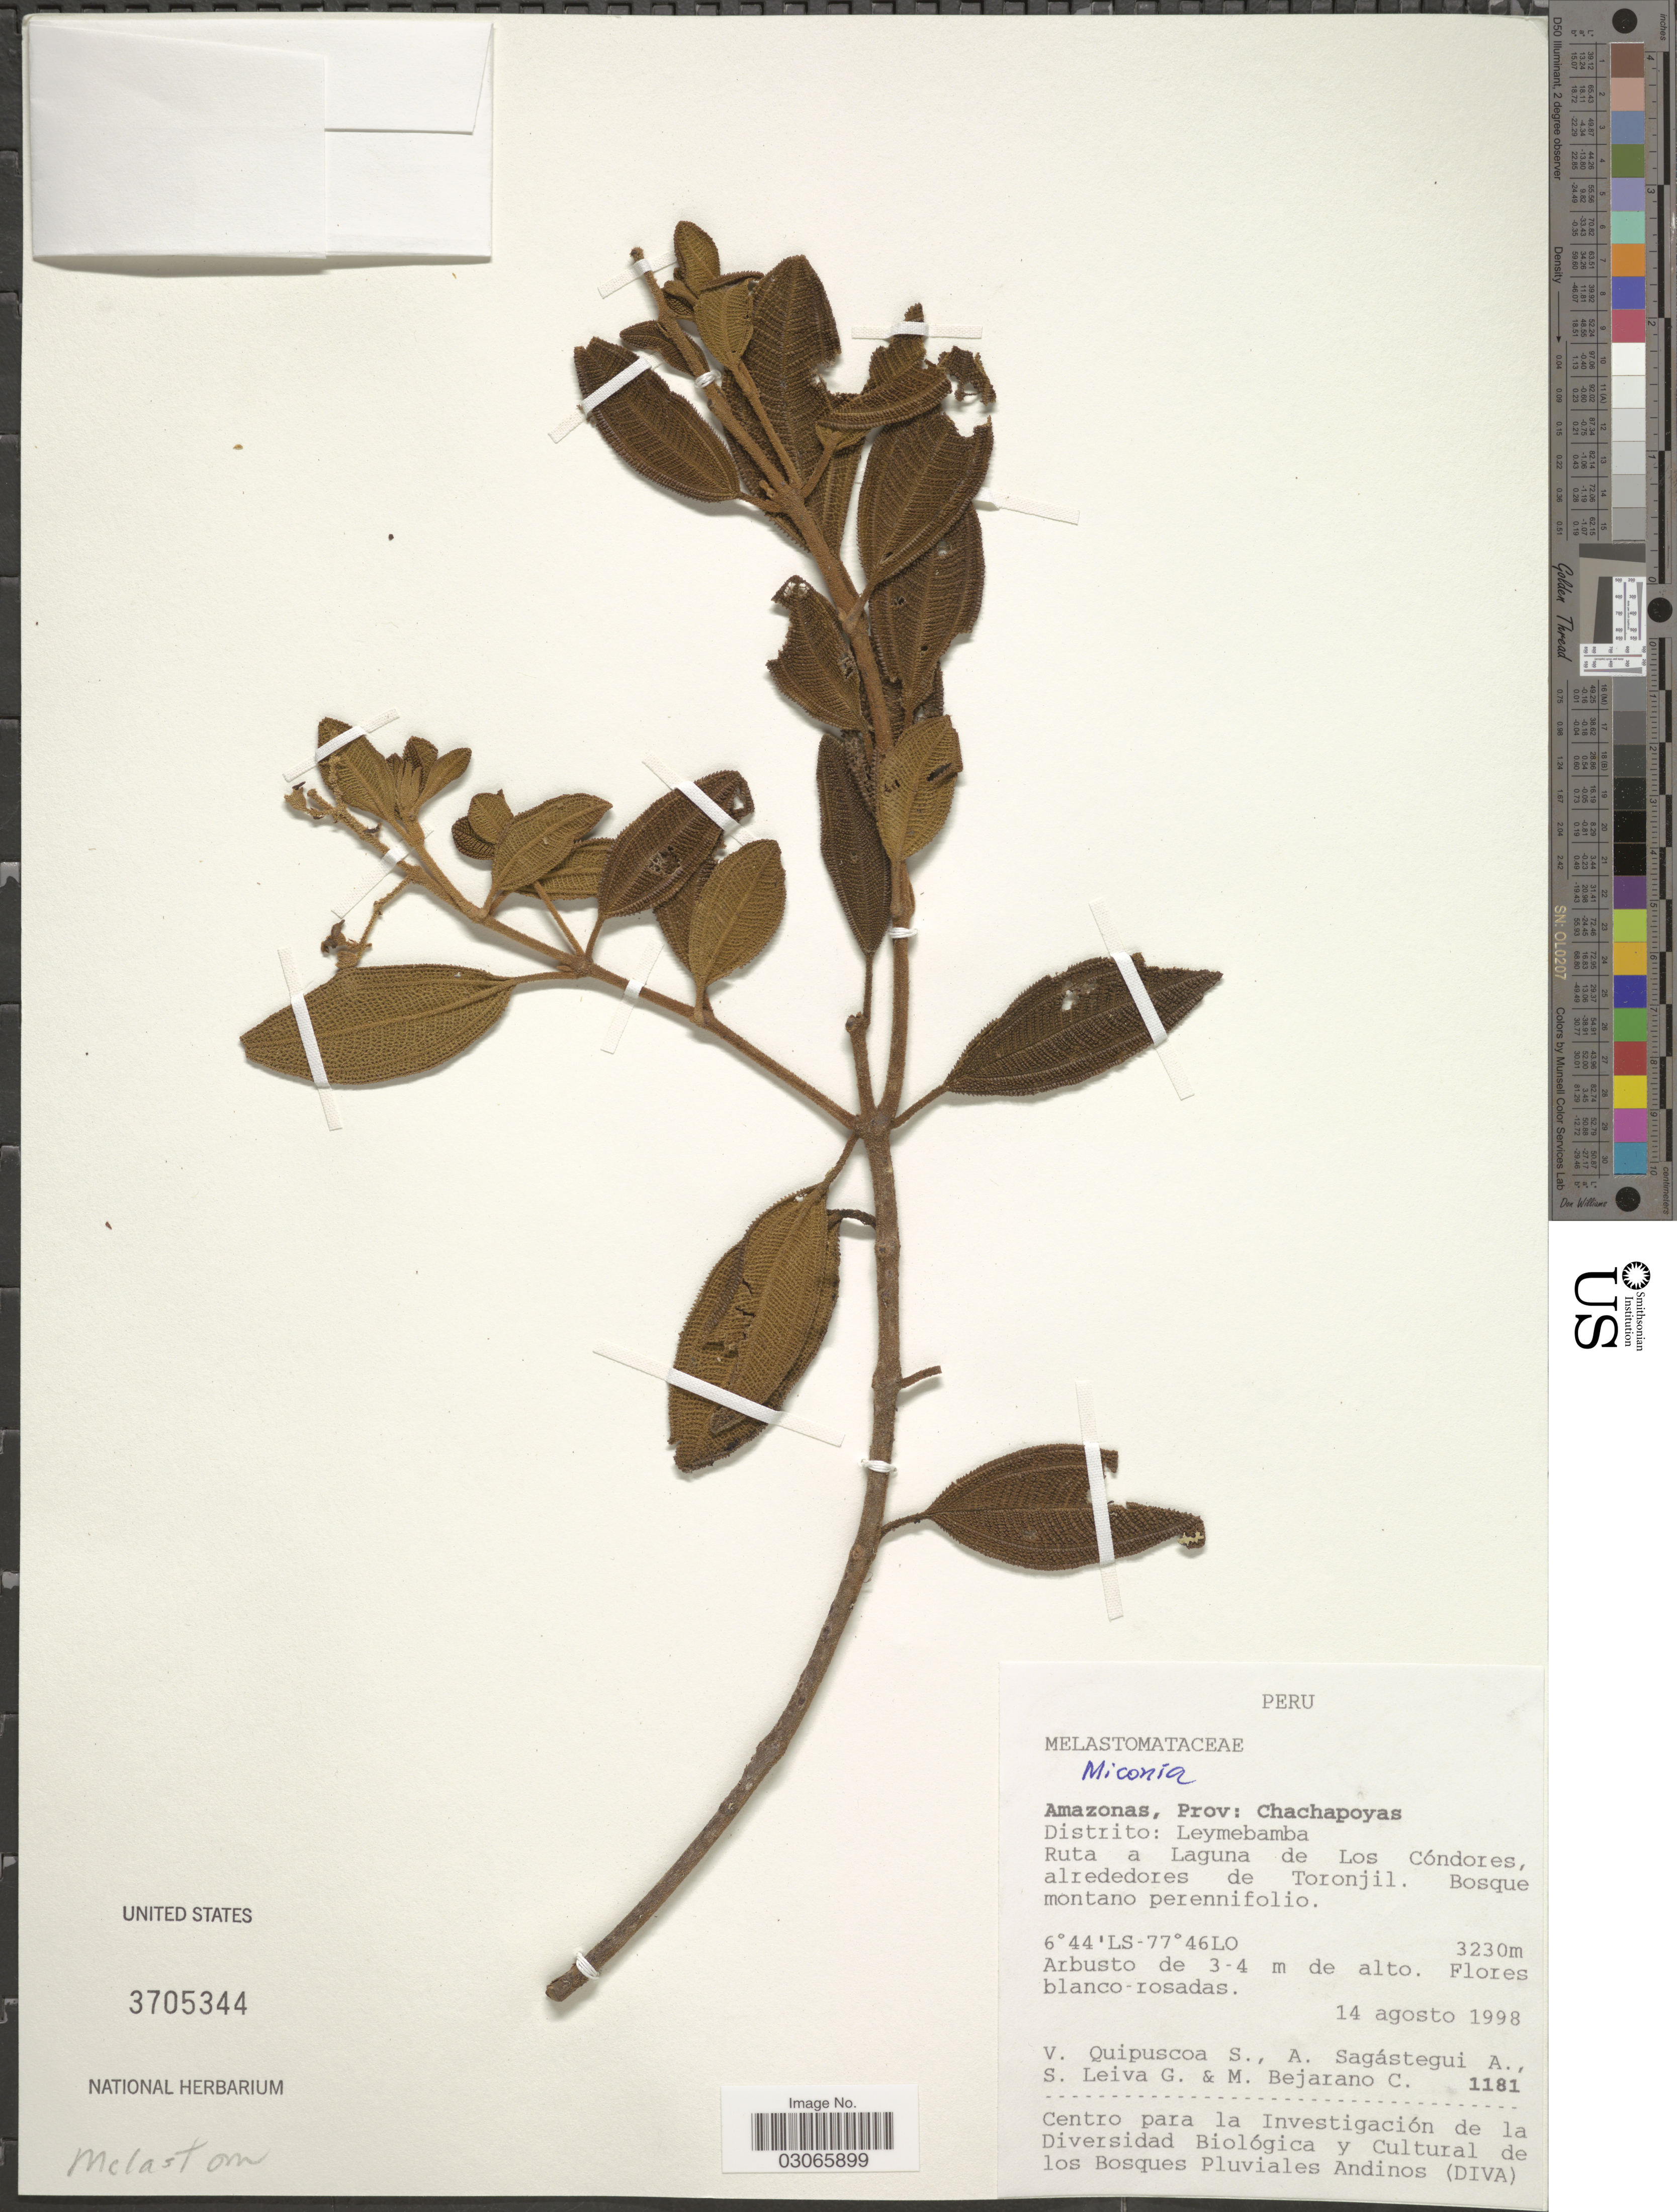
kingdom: Plantae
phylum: Tracheophyta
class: Magnoliopsida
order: Myrtales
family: Melastomataceae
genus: Miconia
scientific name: Miconia sp.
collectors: V. Quipuscoa S., A. Sagástegui A., S. Leiva G. & M. Bejarano C.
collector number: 1181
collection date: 1998-08-14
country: Peru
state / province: Amazonas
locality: Prov: Chachapoyas. Distrito: Leymebamba. Ruta a Laguna de Los Cóndores, alrededores de Toronjil.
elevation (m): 3230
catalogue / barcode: US 3705344